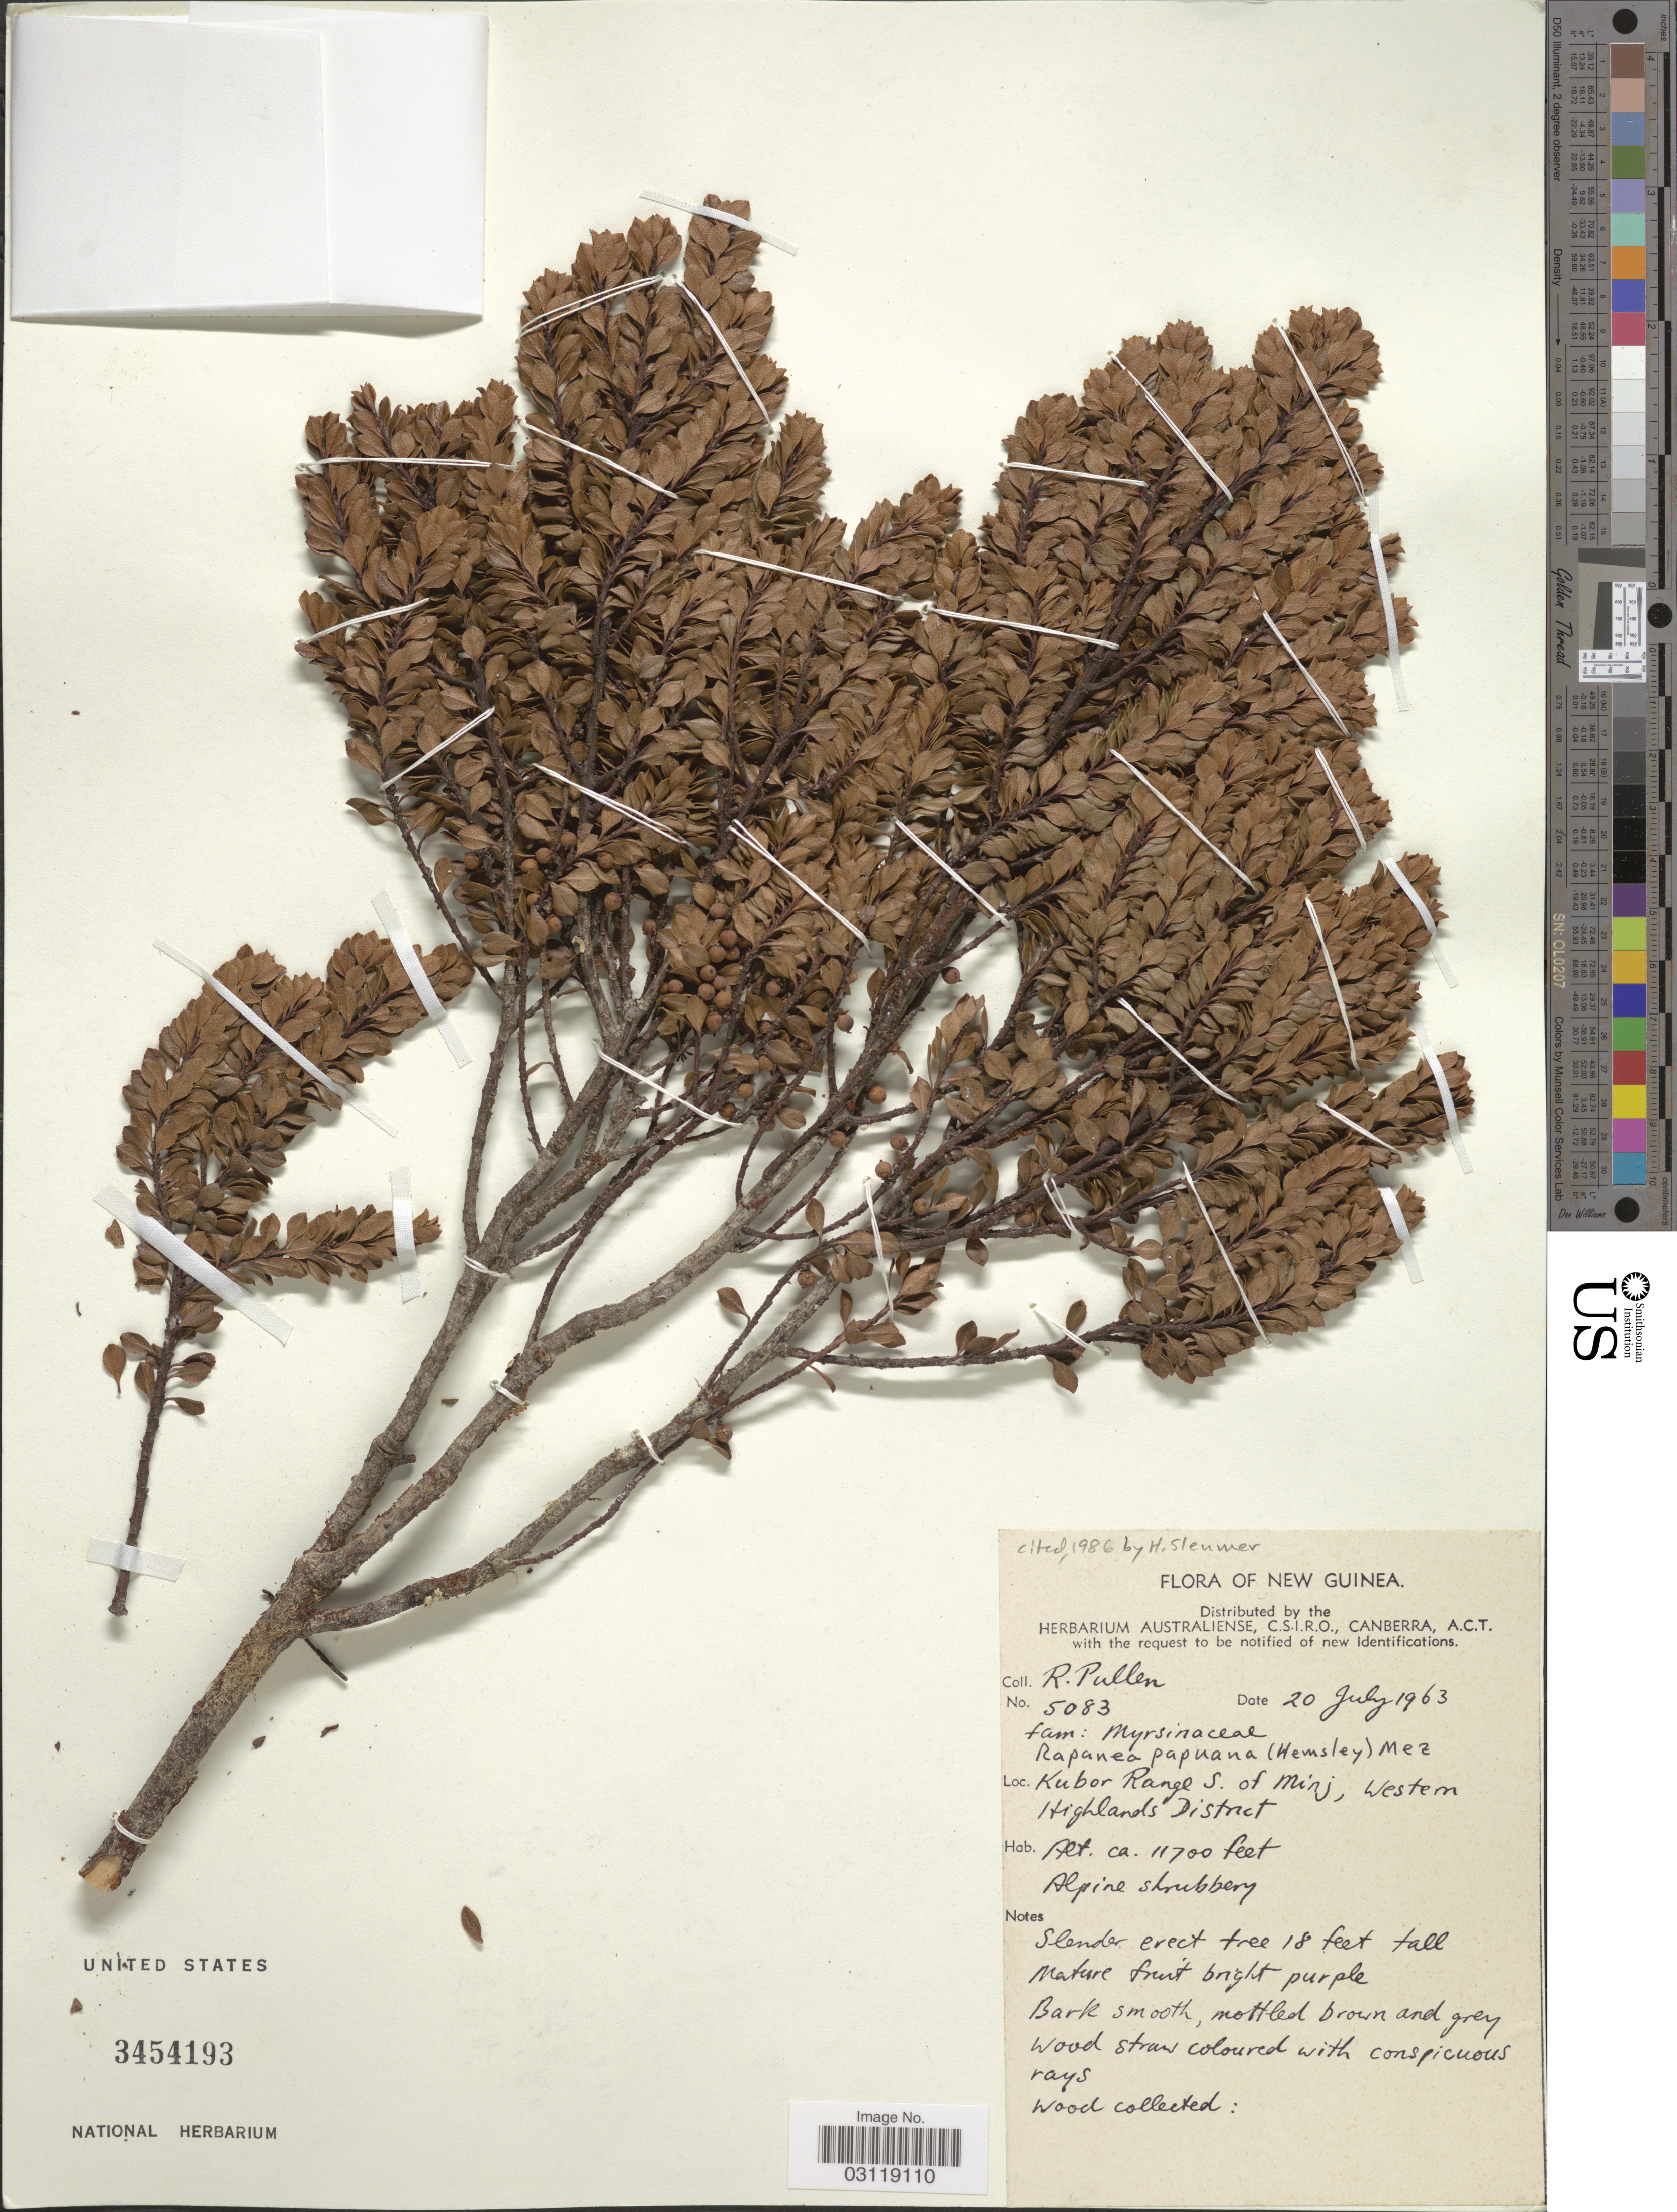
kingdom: Plantae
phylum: Tracheophyta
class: Magnoliopsida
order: Ericales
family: Primulaceae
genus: Rapanea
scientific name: Rapanea papuana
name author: (Hemsl.) Mez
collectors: R. Pullen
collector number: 5083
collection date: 1963-07-20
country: Papua New Guinea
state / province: Western Highlands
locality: New Guinea. Kubor Range S. of Minj.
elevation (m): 3566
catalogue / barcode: US 3454193